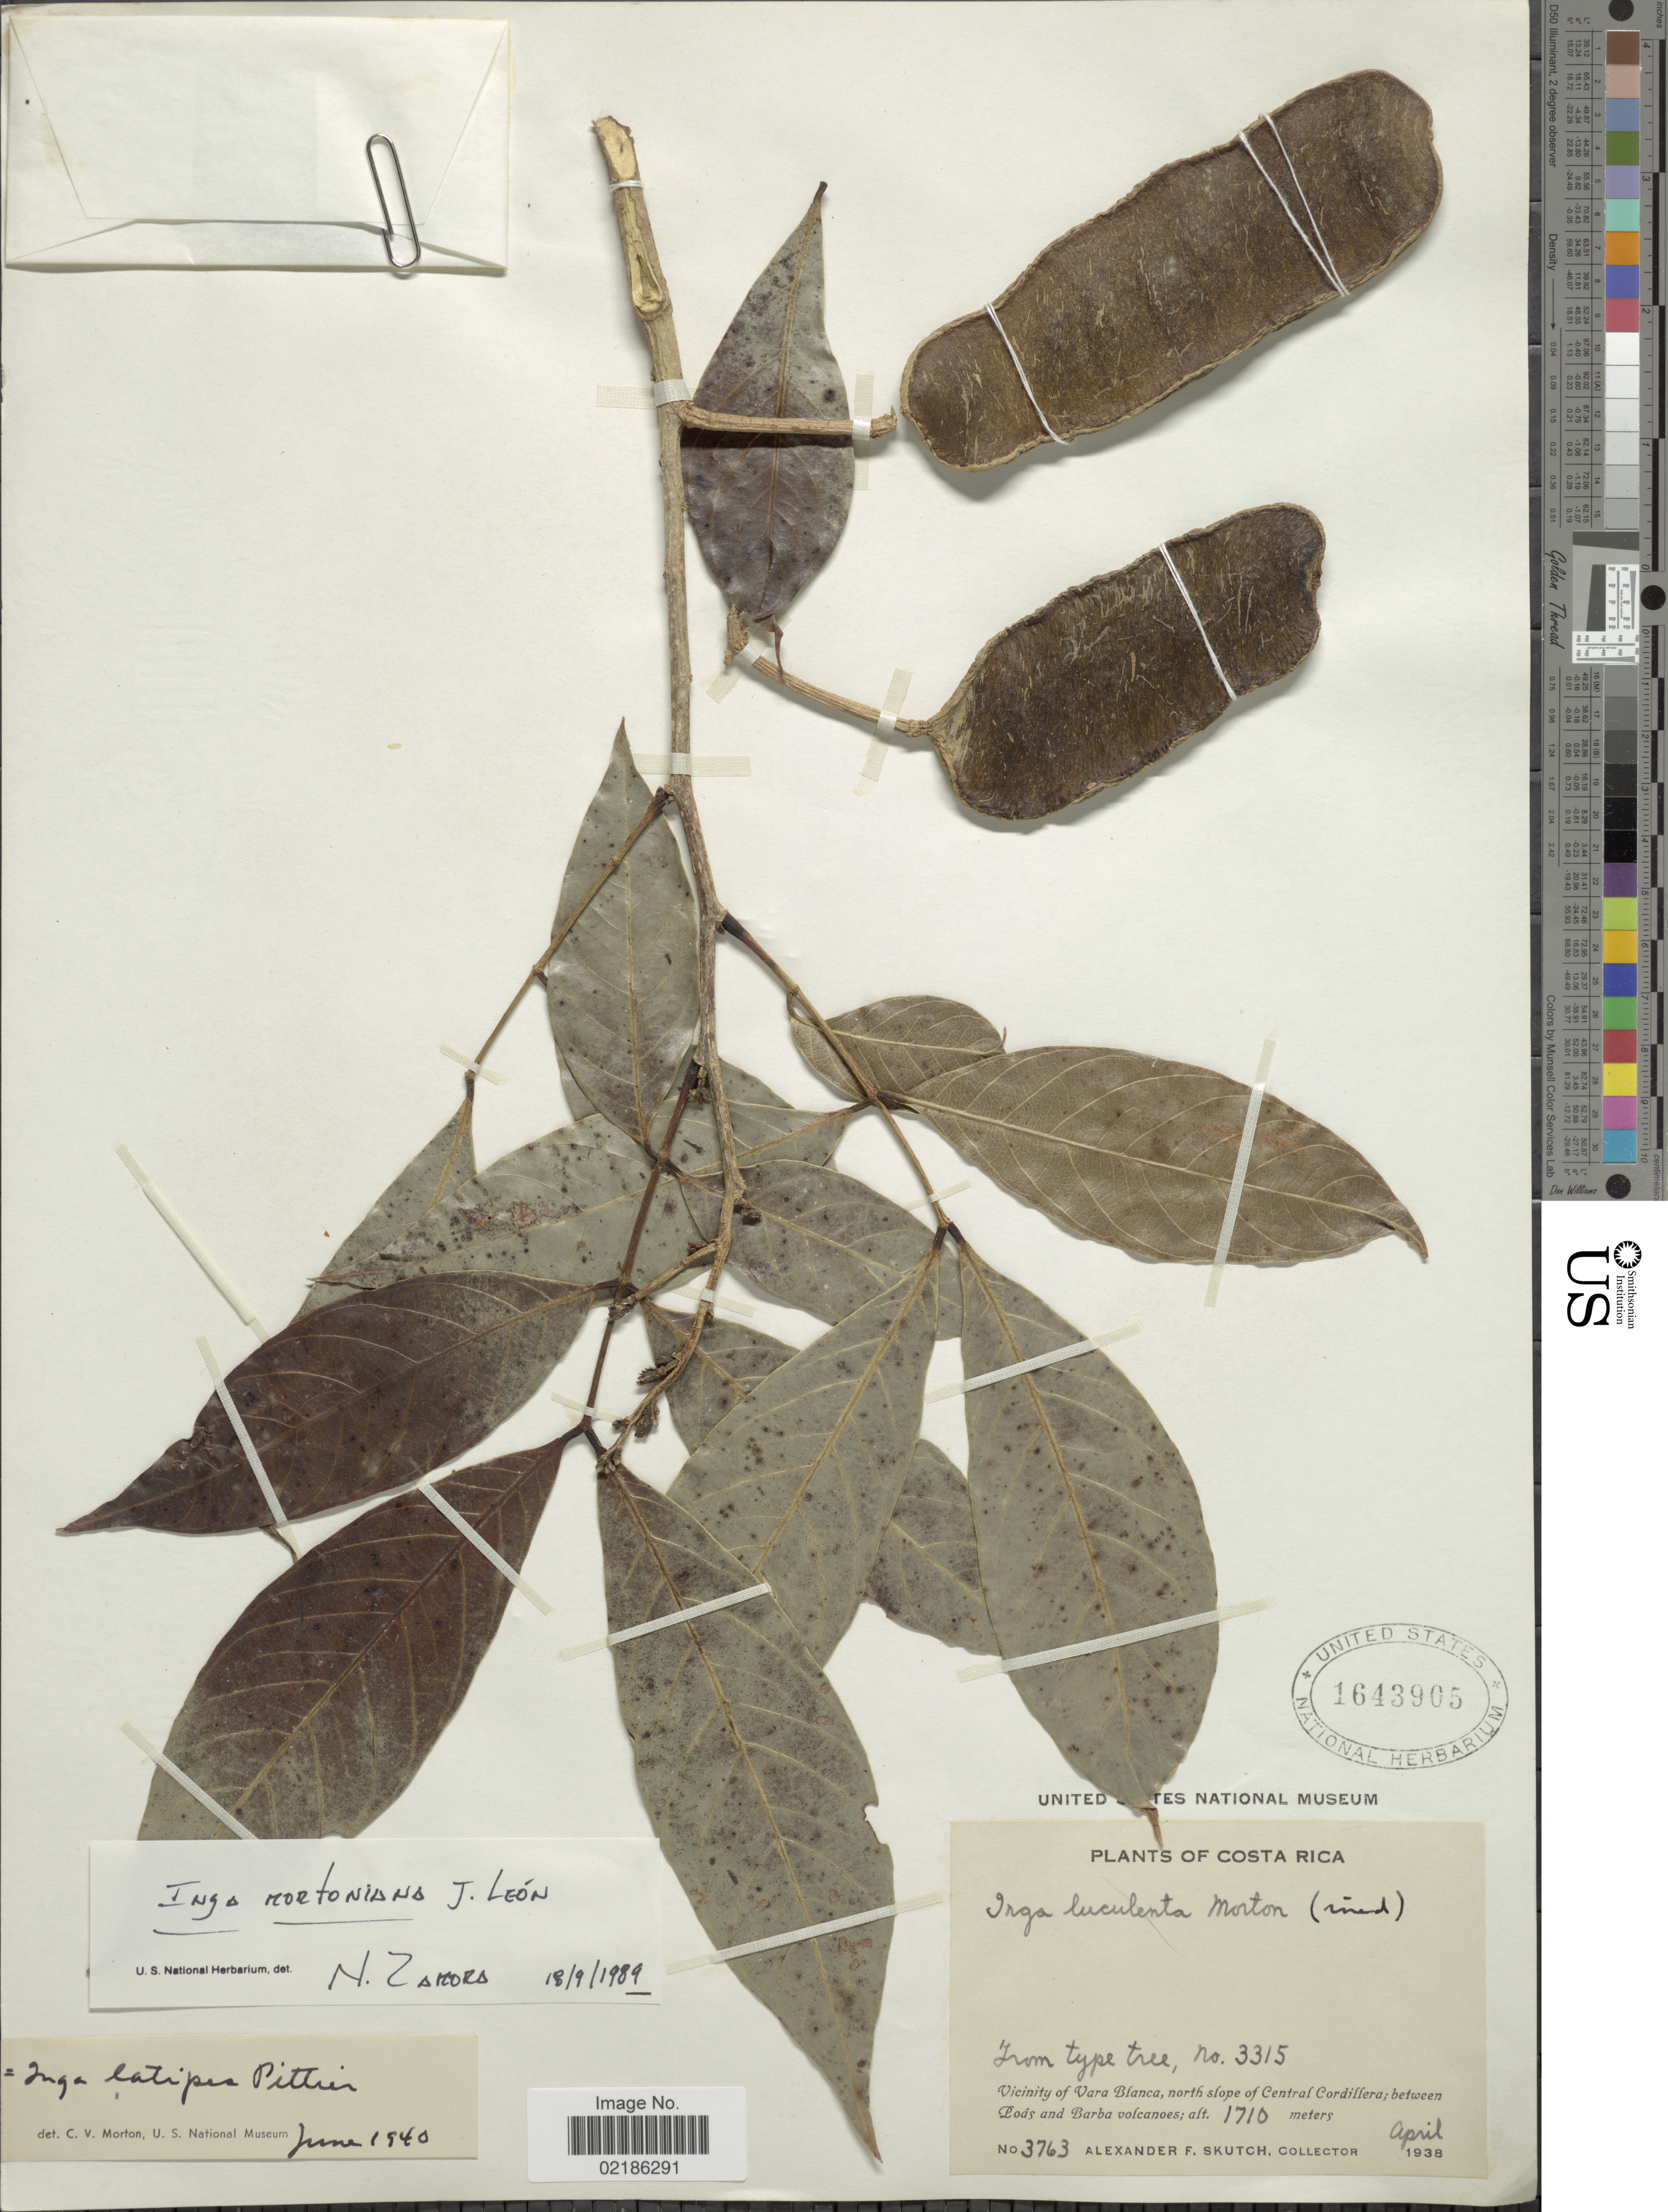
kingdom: Plantae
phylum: Tracheophyta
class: Magnoliopsida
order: Fabales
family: Fabaceae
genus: Inga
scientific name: Inga mortoniana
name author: J. León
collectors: A. F. Skutch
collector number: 3763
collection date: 1938-04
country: Costa Rica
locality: Vicinity of Vara Blanca, north slope of Central Cordillera, between Poás and Barba volcanoes.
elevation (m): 1710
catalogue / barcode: US 1643905